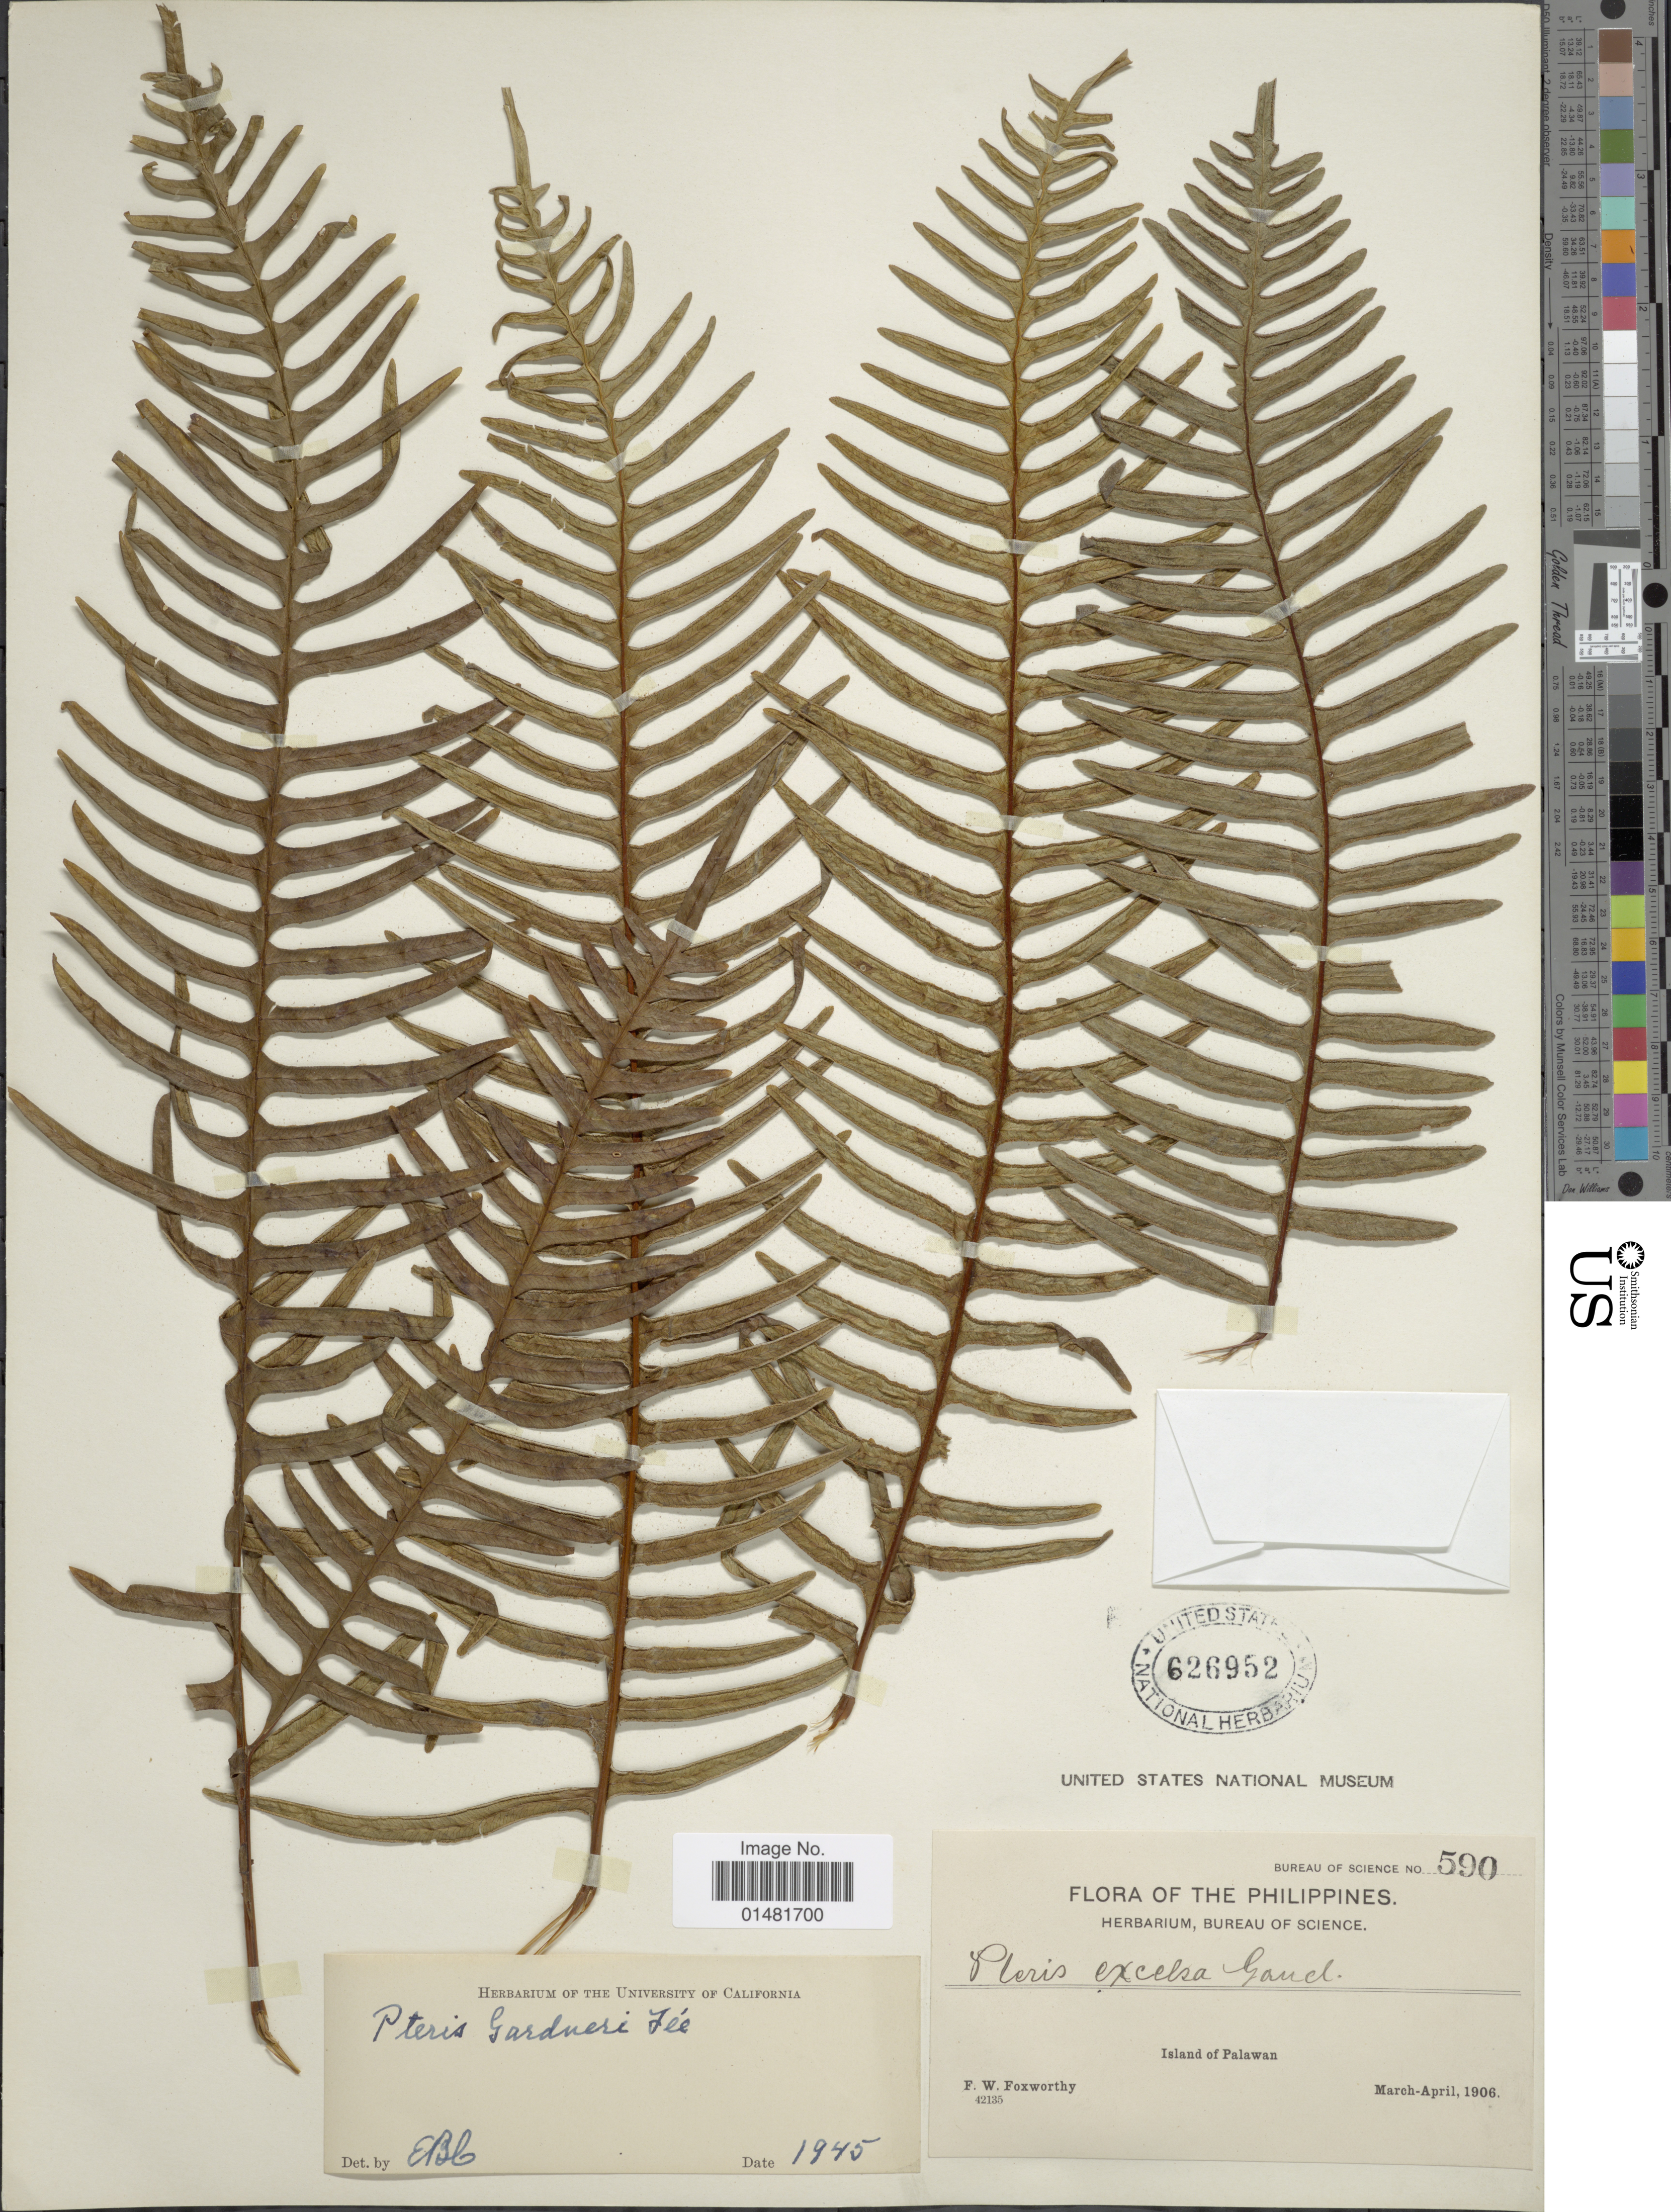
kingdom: Plantae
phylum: Tracheophyta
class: Polypodiopsida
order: Polypodiales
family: Pteridaceae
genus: Pteris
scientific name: Pteris gardneri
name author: (Fée) Hook.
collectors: F. W. Foxworthy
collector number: Bureau of Science 590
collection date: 1906-03/1906-04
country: Philippines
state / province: Mimaropa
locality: Island of Palawan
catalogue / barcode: US 626952